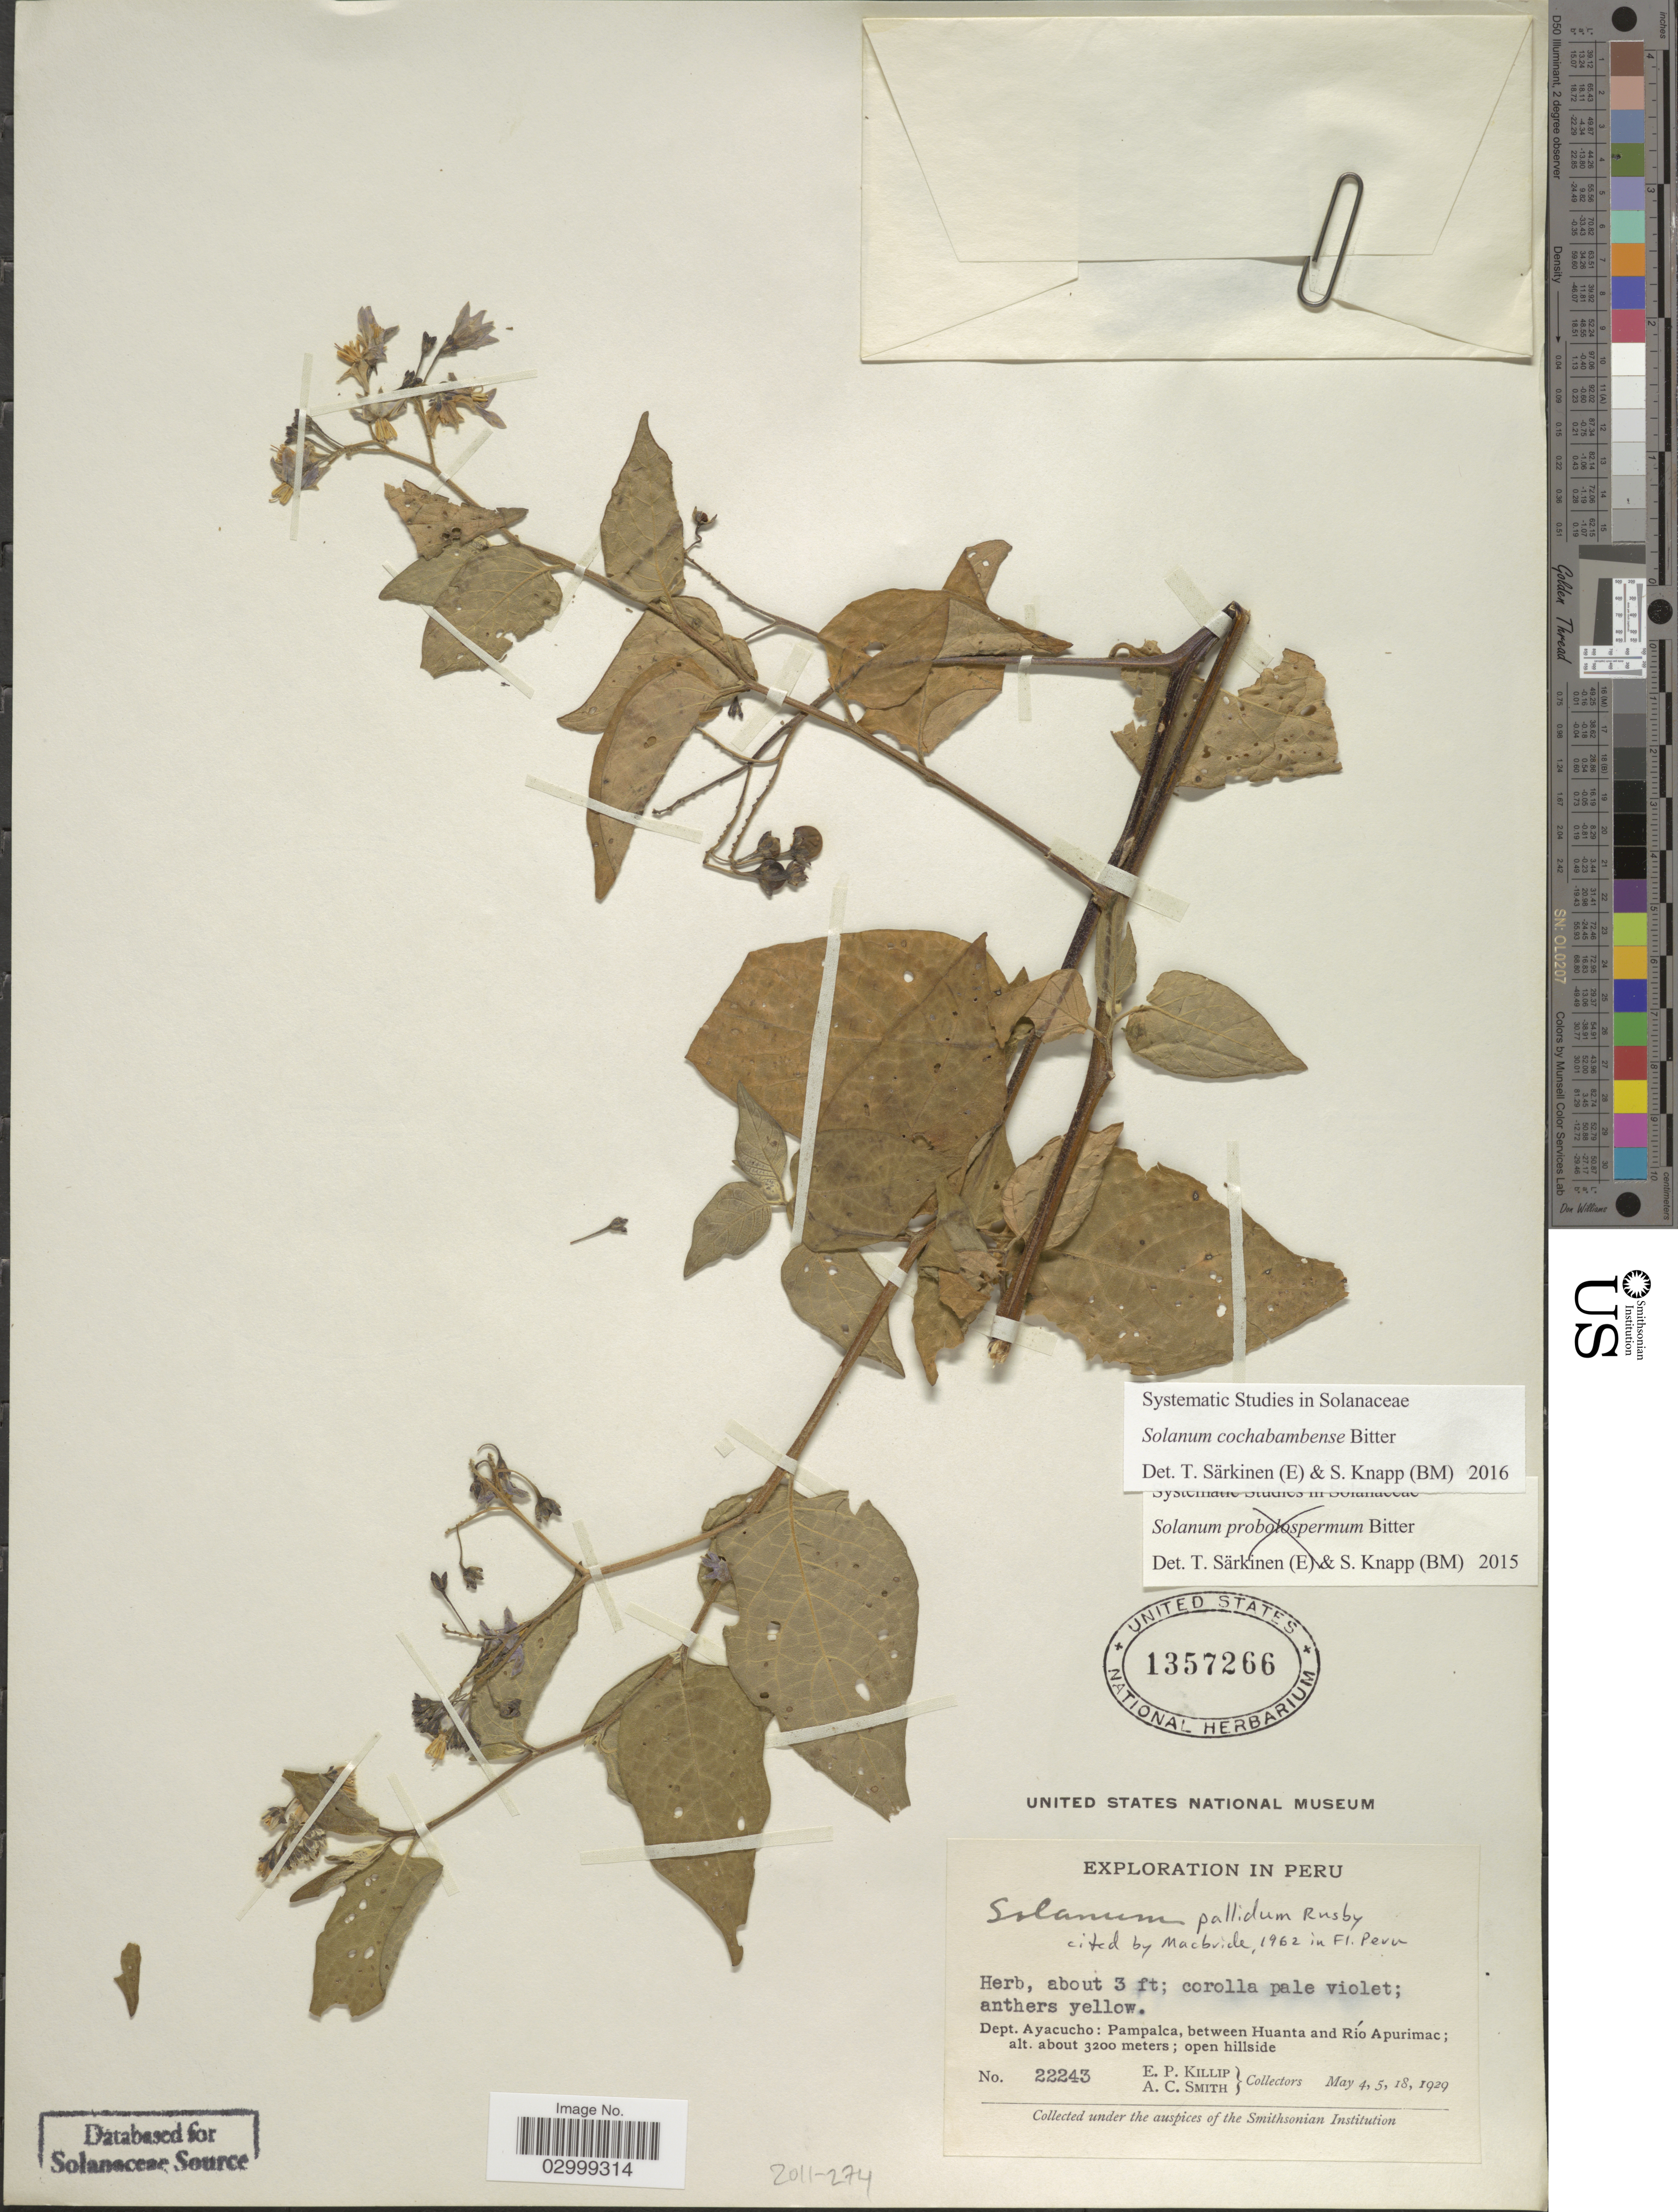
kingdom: Plantae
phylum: Tracheophyta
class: Magnoliopsida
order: Solanales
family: Solanaceae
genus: Solanum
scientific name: Solanum cochabambense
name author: Bitter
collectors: E. P. Killip & A. C. Smith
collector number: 22243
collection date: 1929-05-04/1929-05-18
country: Peru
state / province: Ayacucho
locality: Dept. Ayacucho: Pampalca, between Huanta and Río Apurimac.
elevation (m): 3200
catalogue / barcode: US 1357266